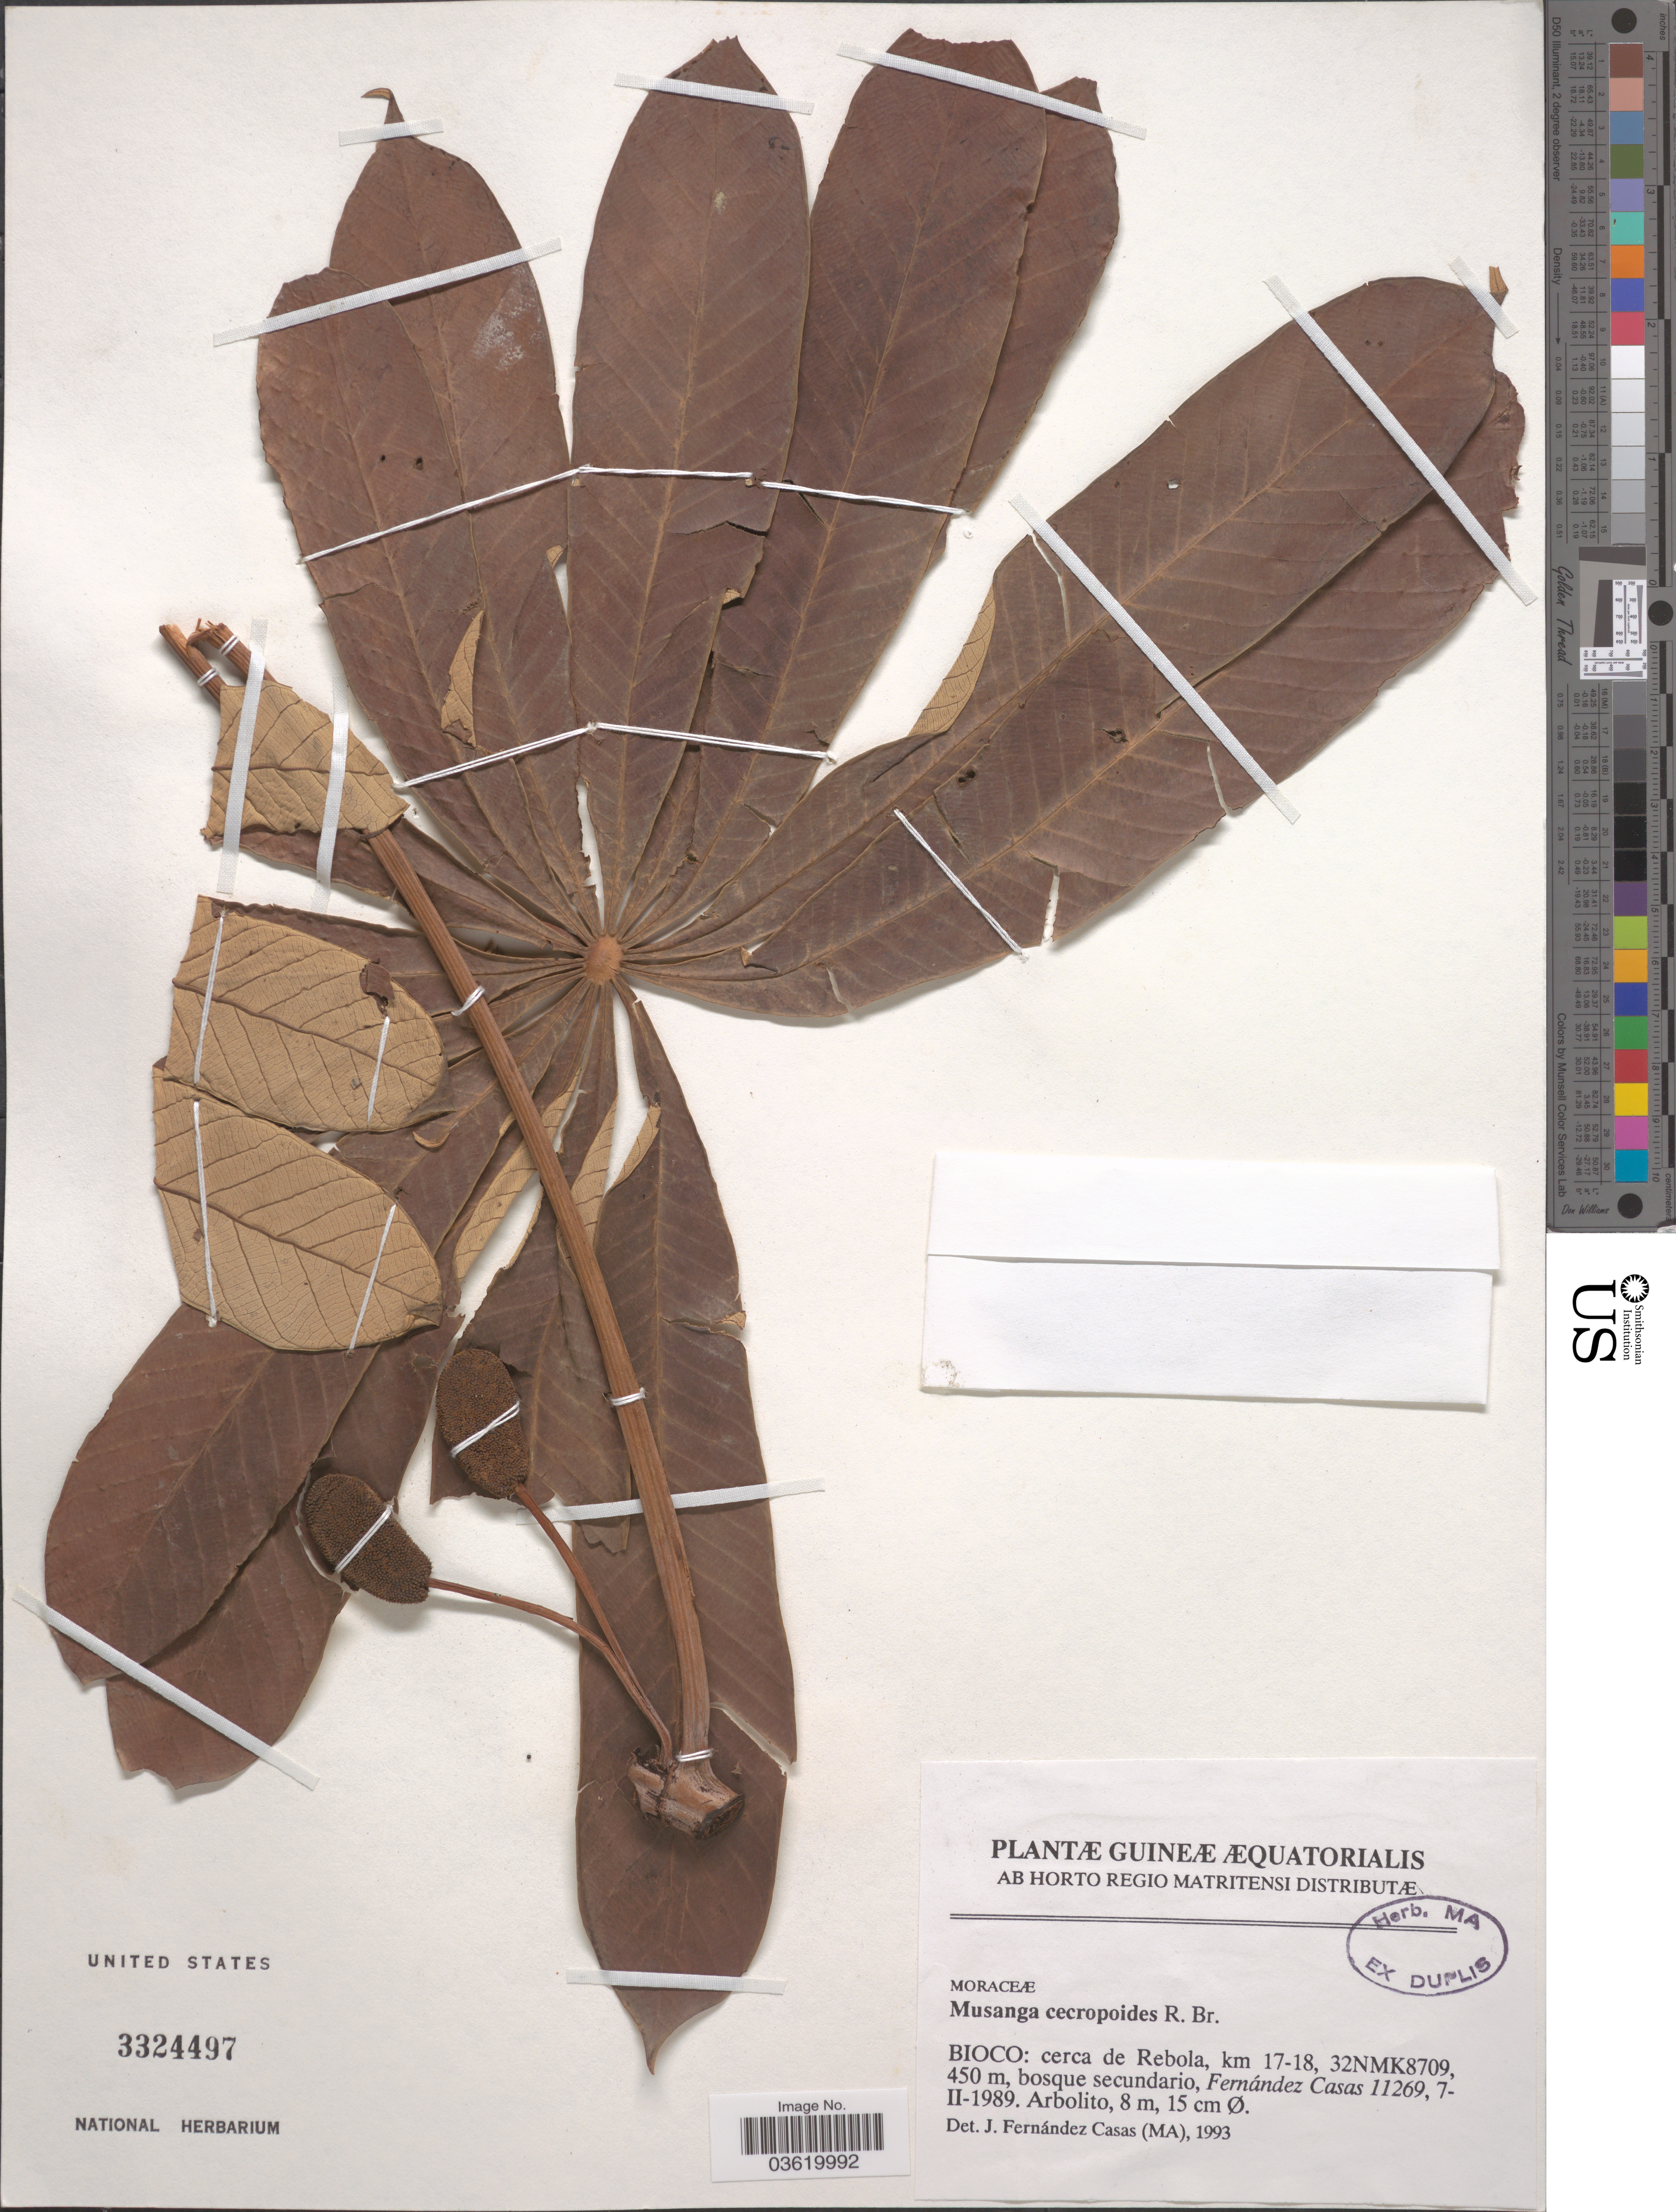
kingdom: Plantae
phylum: Tracheophyta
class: Magnoliopsida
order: Rosales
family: Urticaceae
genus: Musanga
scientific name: Musanga cecropioides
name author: R. Br. ex Tedlie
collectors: F. Casas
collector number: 11269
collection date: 1989-02-07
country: Equatorial Guinea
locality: Guineæ æquatorials. Bioco: cerca de Rebola, km 17-18, 32NMK8709.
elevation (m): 450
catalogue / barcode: US 3324497